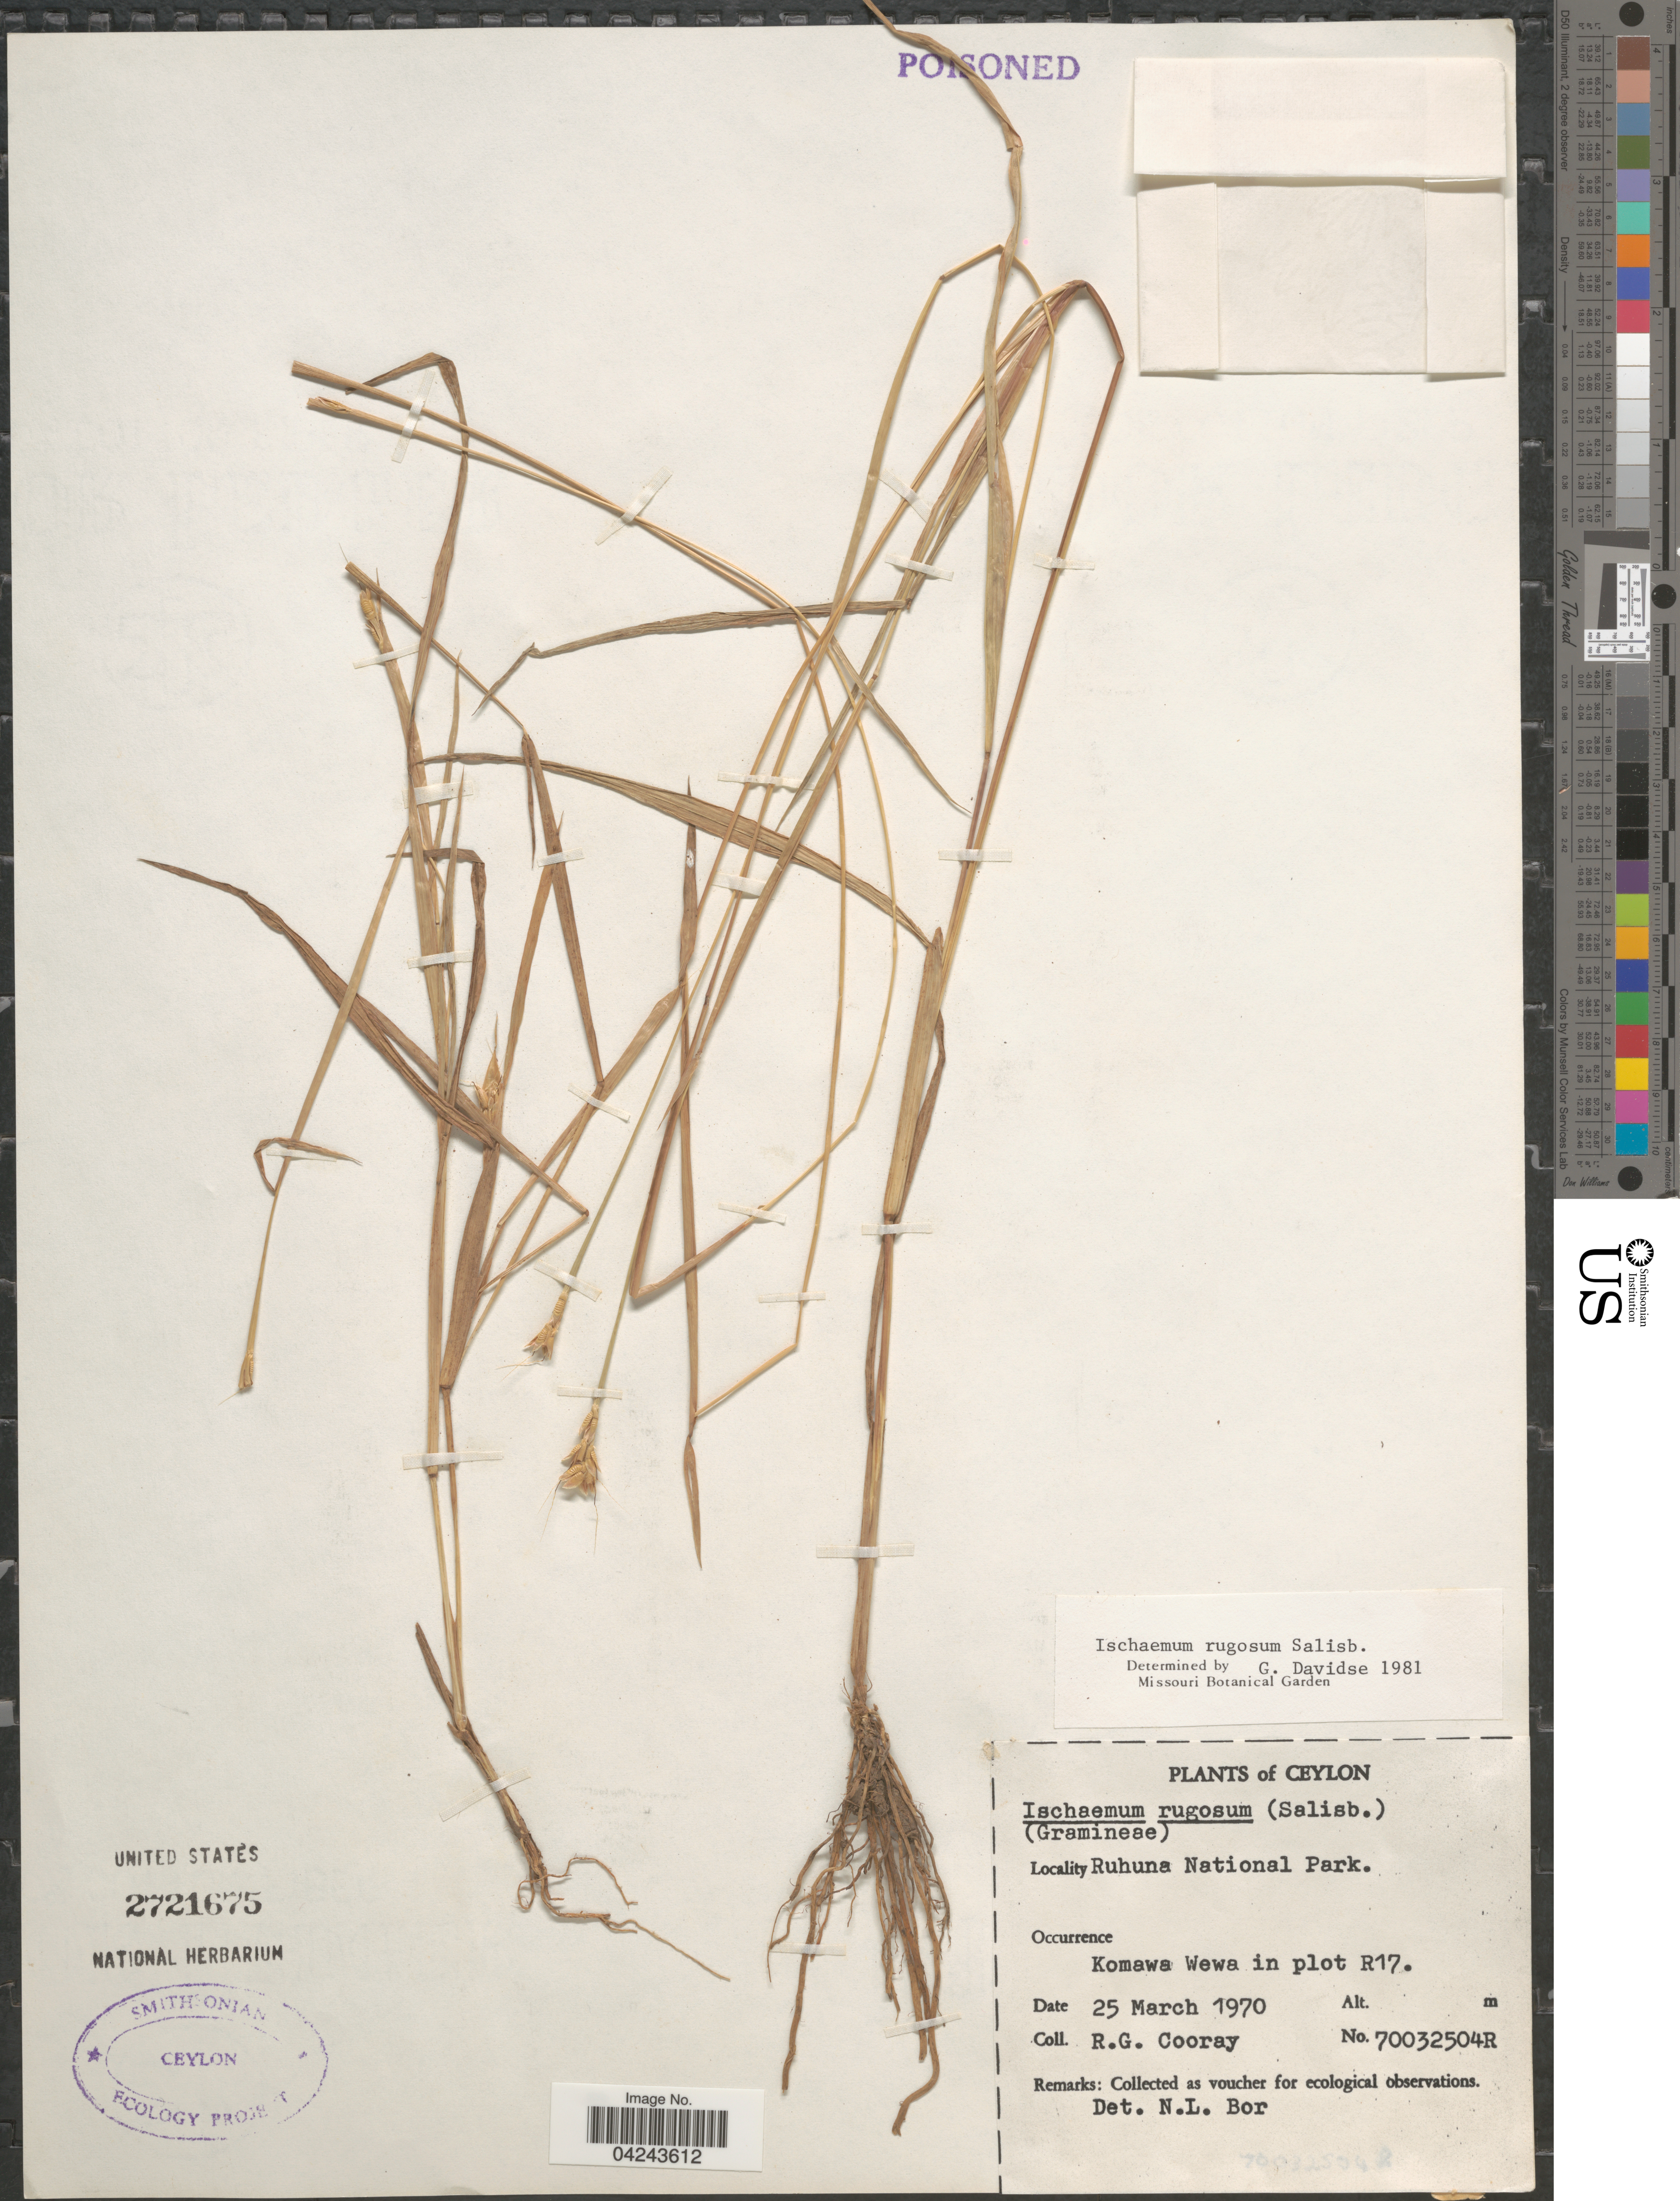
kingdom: Plantae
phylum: Tracheophyta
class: Liliopsida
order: Poales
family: Poaceae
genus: Ischaemum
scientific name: Ischaemum rugosum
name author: Salisb.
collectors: R. Cooray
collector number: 70032504R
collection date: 1970-03-25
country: Sri Lanka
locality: Ceylon. Ruhuna National Park. Komawa Wewa in plot R17.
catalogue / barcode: US 2721675